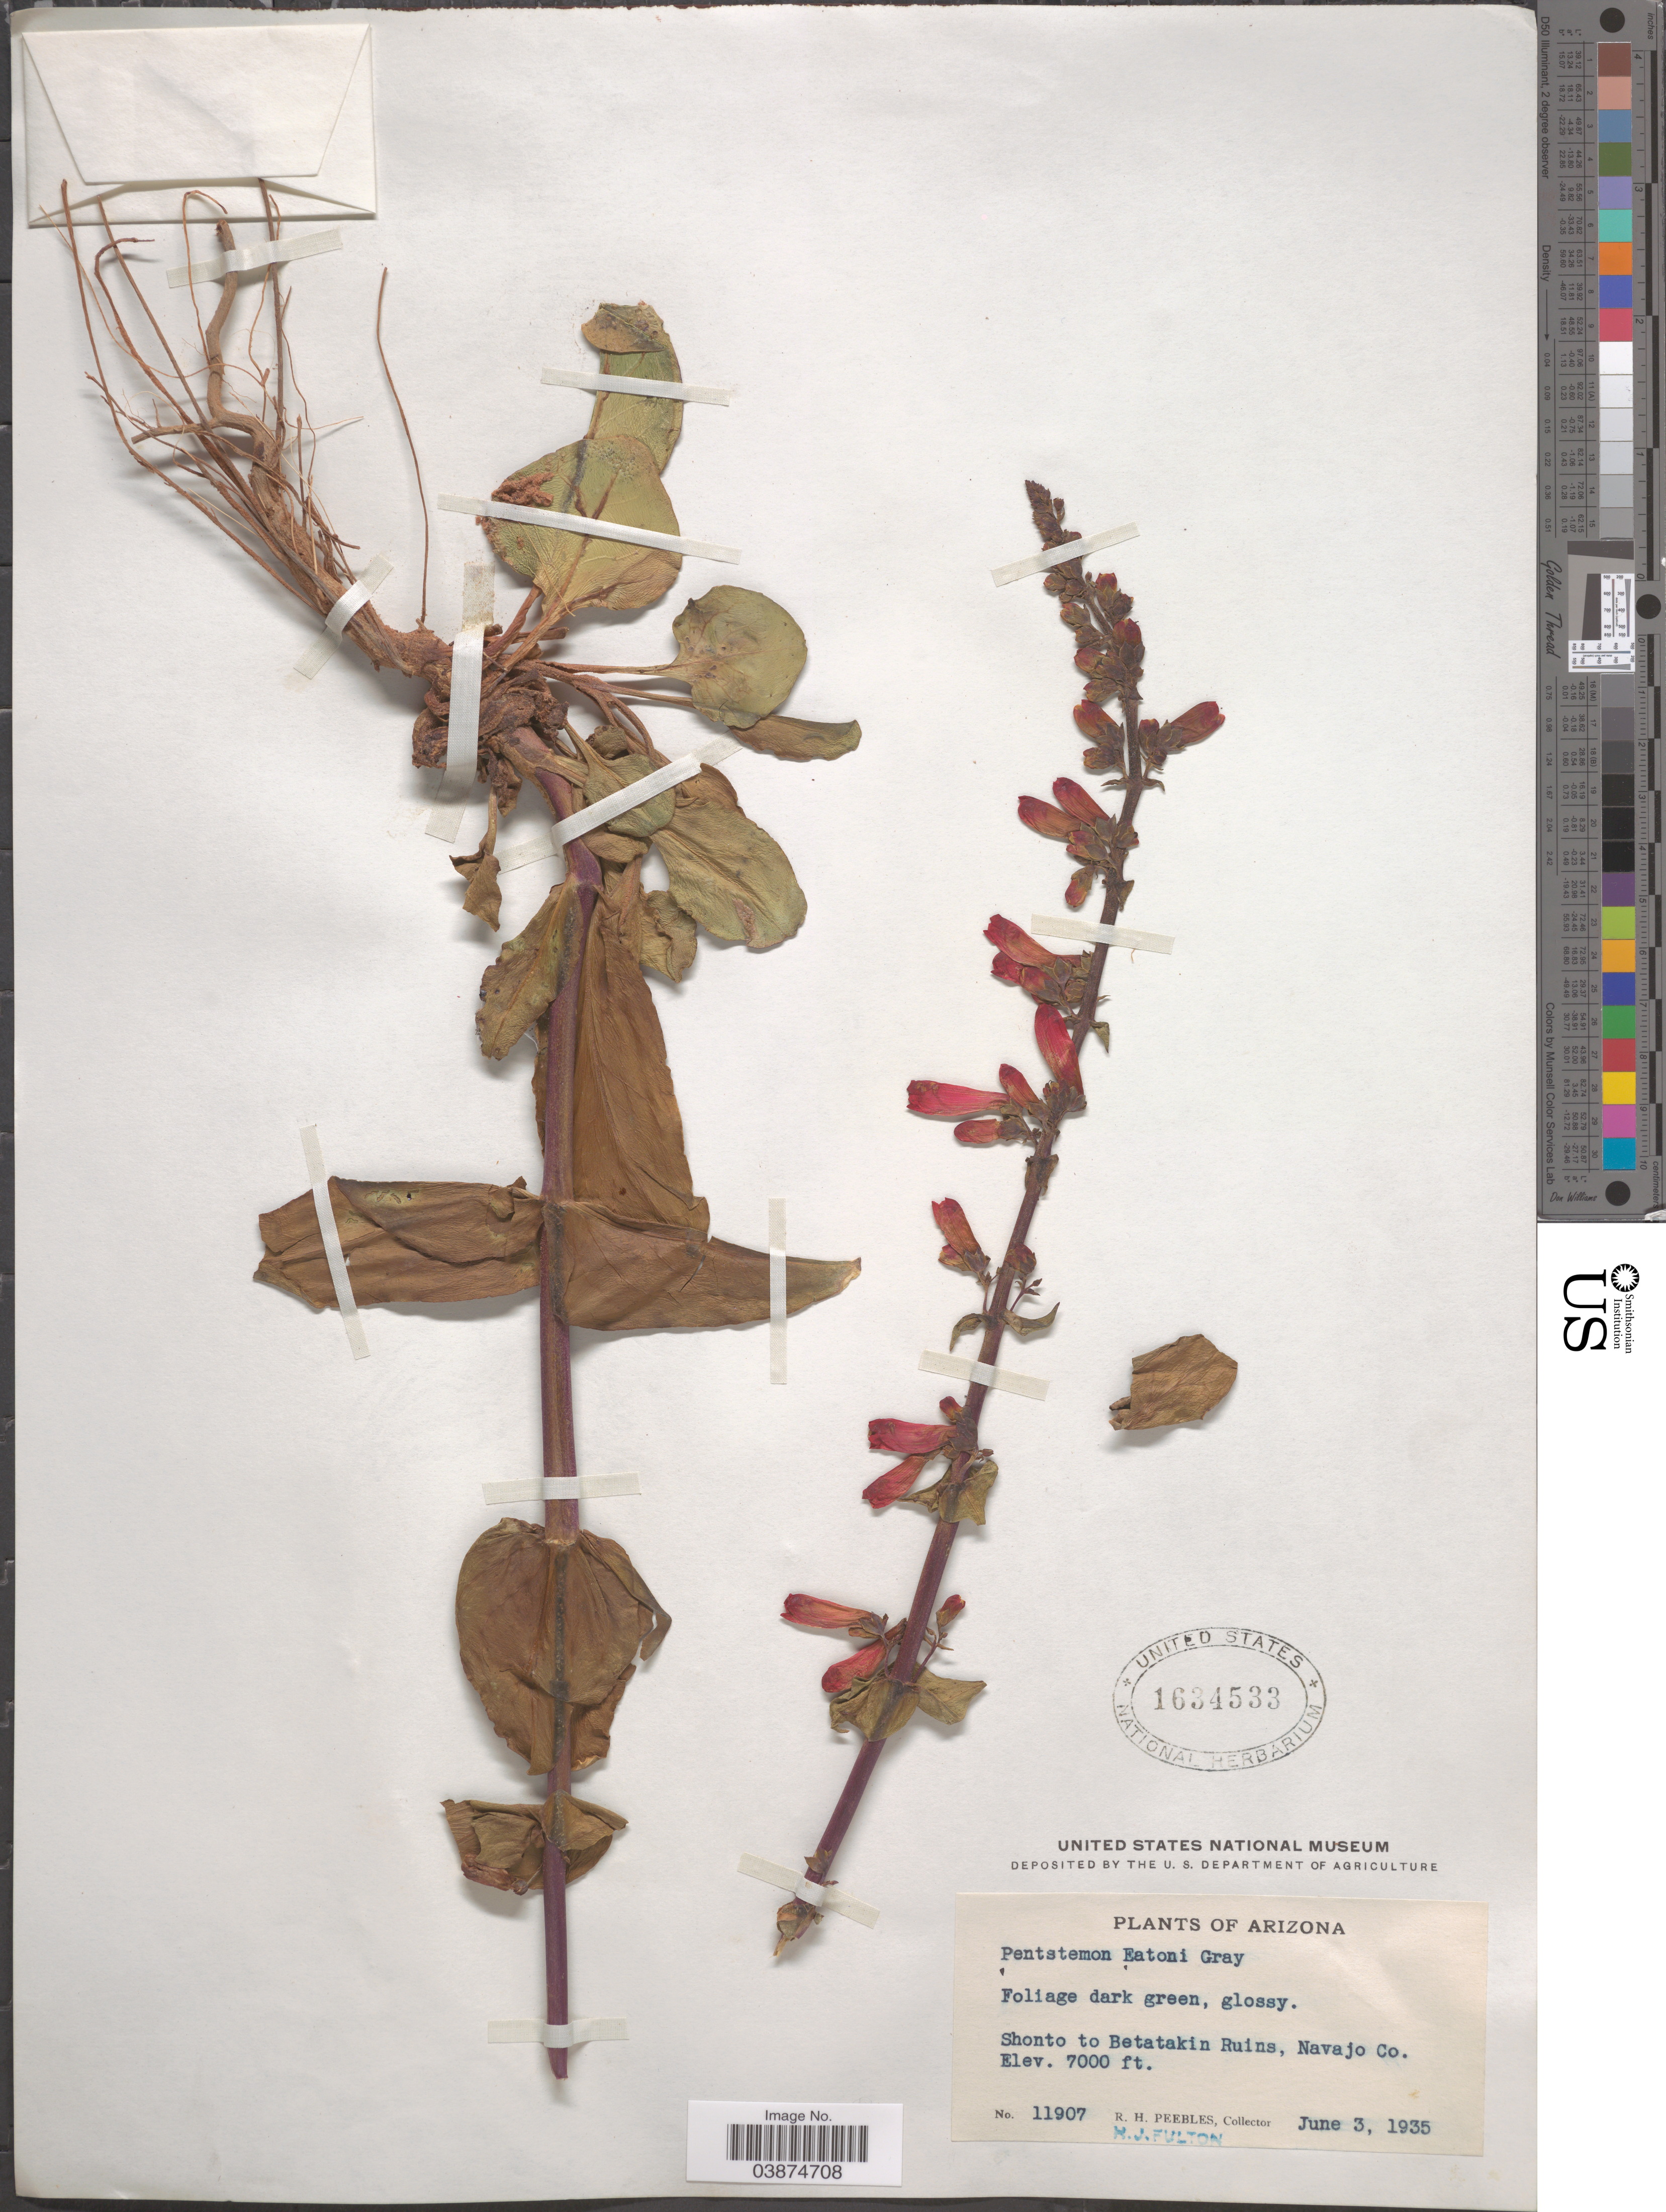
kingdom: Plantae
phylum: Tracheophyta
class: Magnoliopsida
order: Lamiales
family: Plantaginaceae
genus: Penstemon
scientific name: Penstemon eatonii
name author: A. Gray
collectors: R. H. Peebles & H. Fulton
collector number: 11907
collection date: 1935-06-03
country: United States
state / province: Arizona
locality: Shonto to Betatakin Ruins, Navajo Co.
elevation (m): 2134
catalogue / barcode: US 1634533